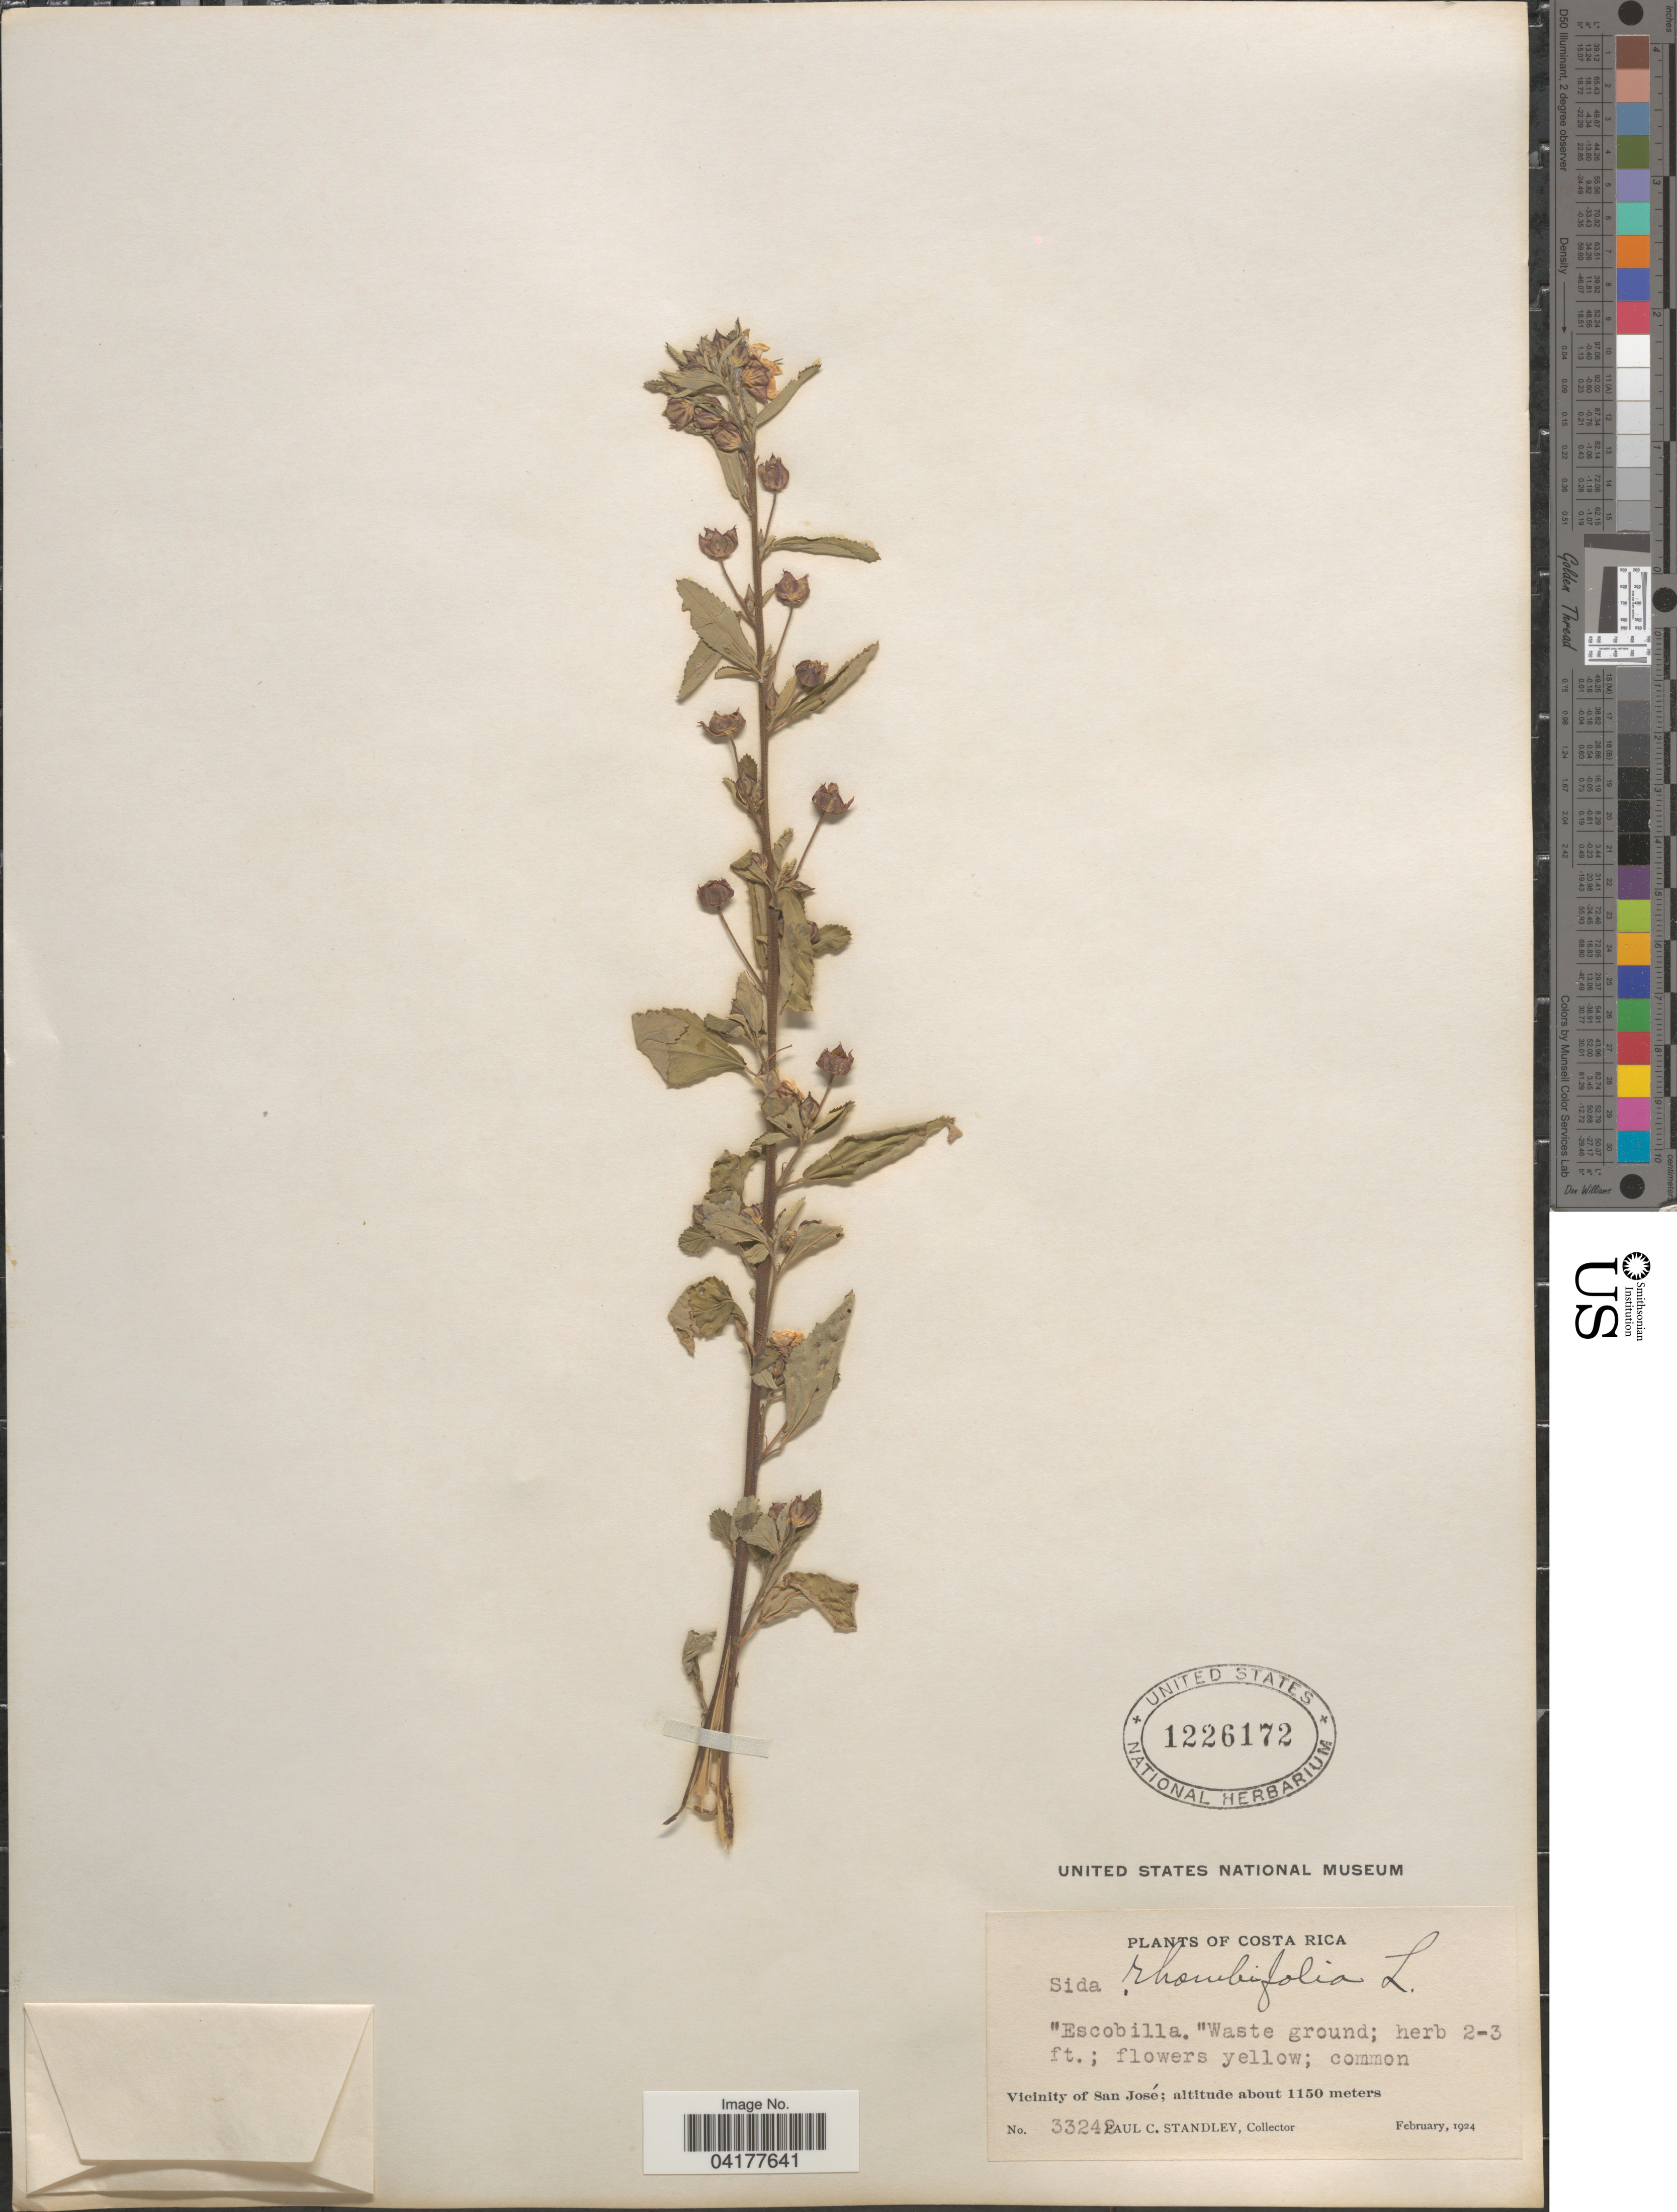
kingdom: Plantae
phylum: Tracheophyta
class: Magnoliopsida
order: Malvales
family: Malvaceae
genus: Sida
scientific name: Sida rhombifolia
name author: L.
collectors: P. C. Standley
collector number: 3324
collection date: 1924-02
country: Costa Rica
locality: Vicinity of San José.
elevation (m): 1150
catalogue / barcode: US 1226172